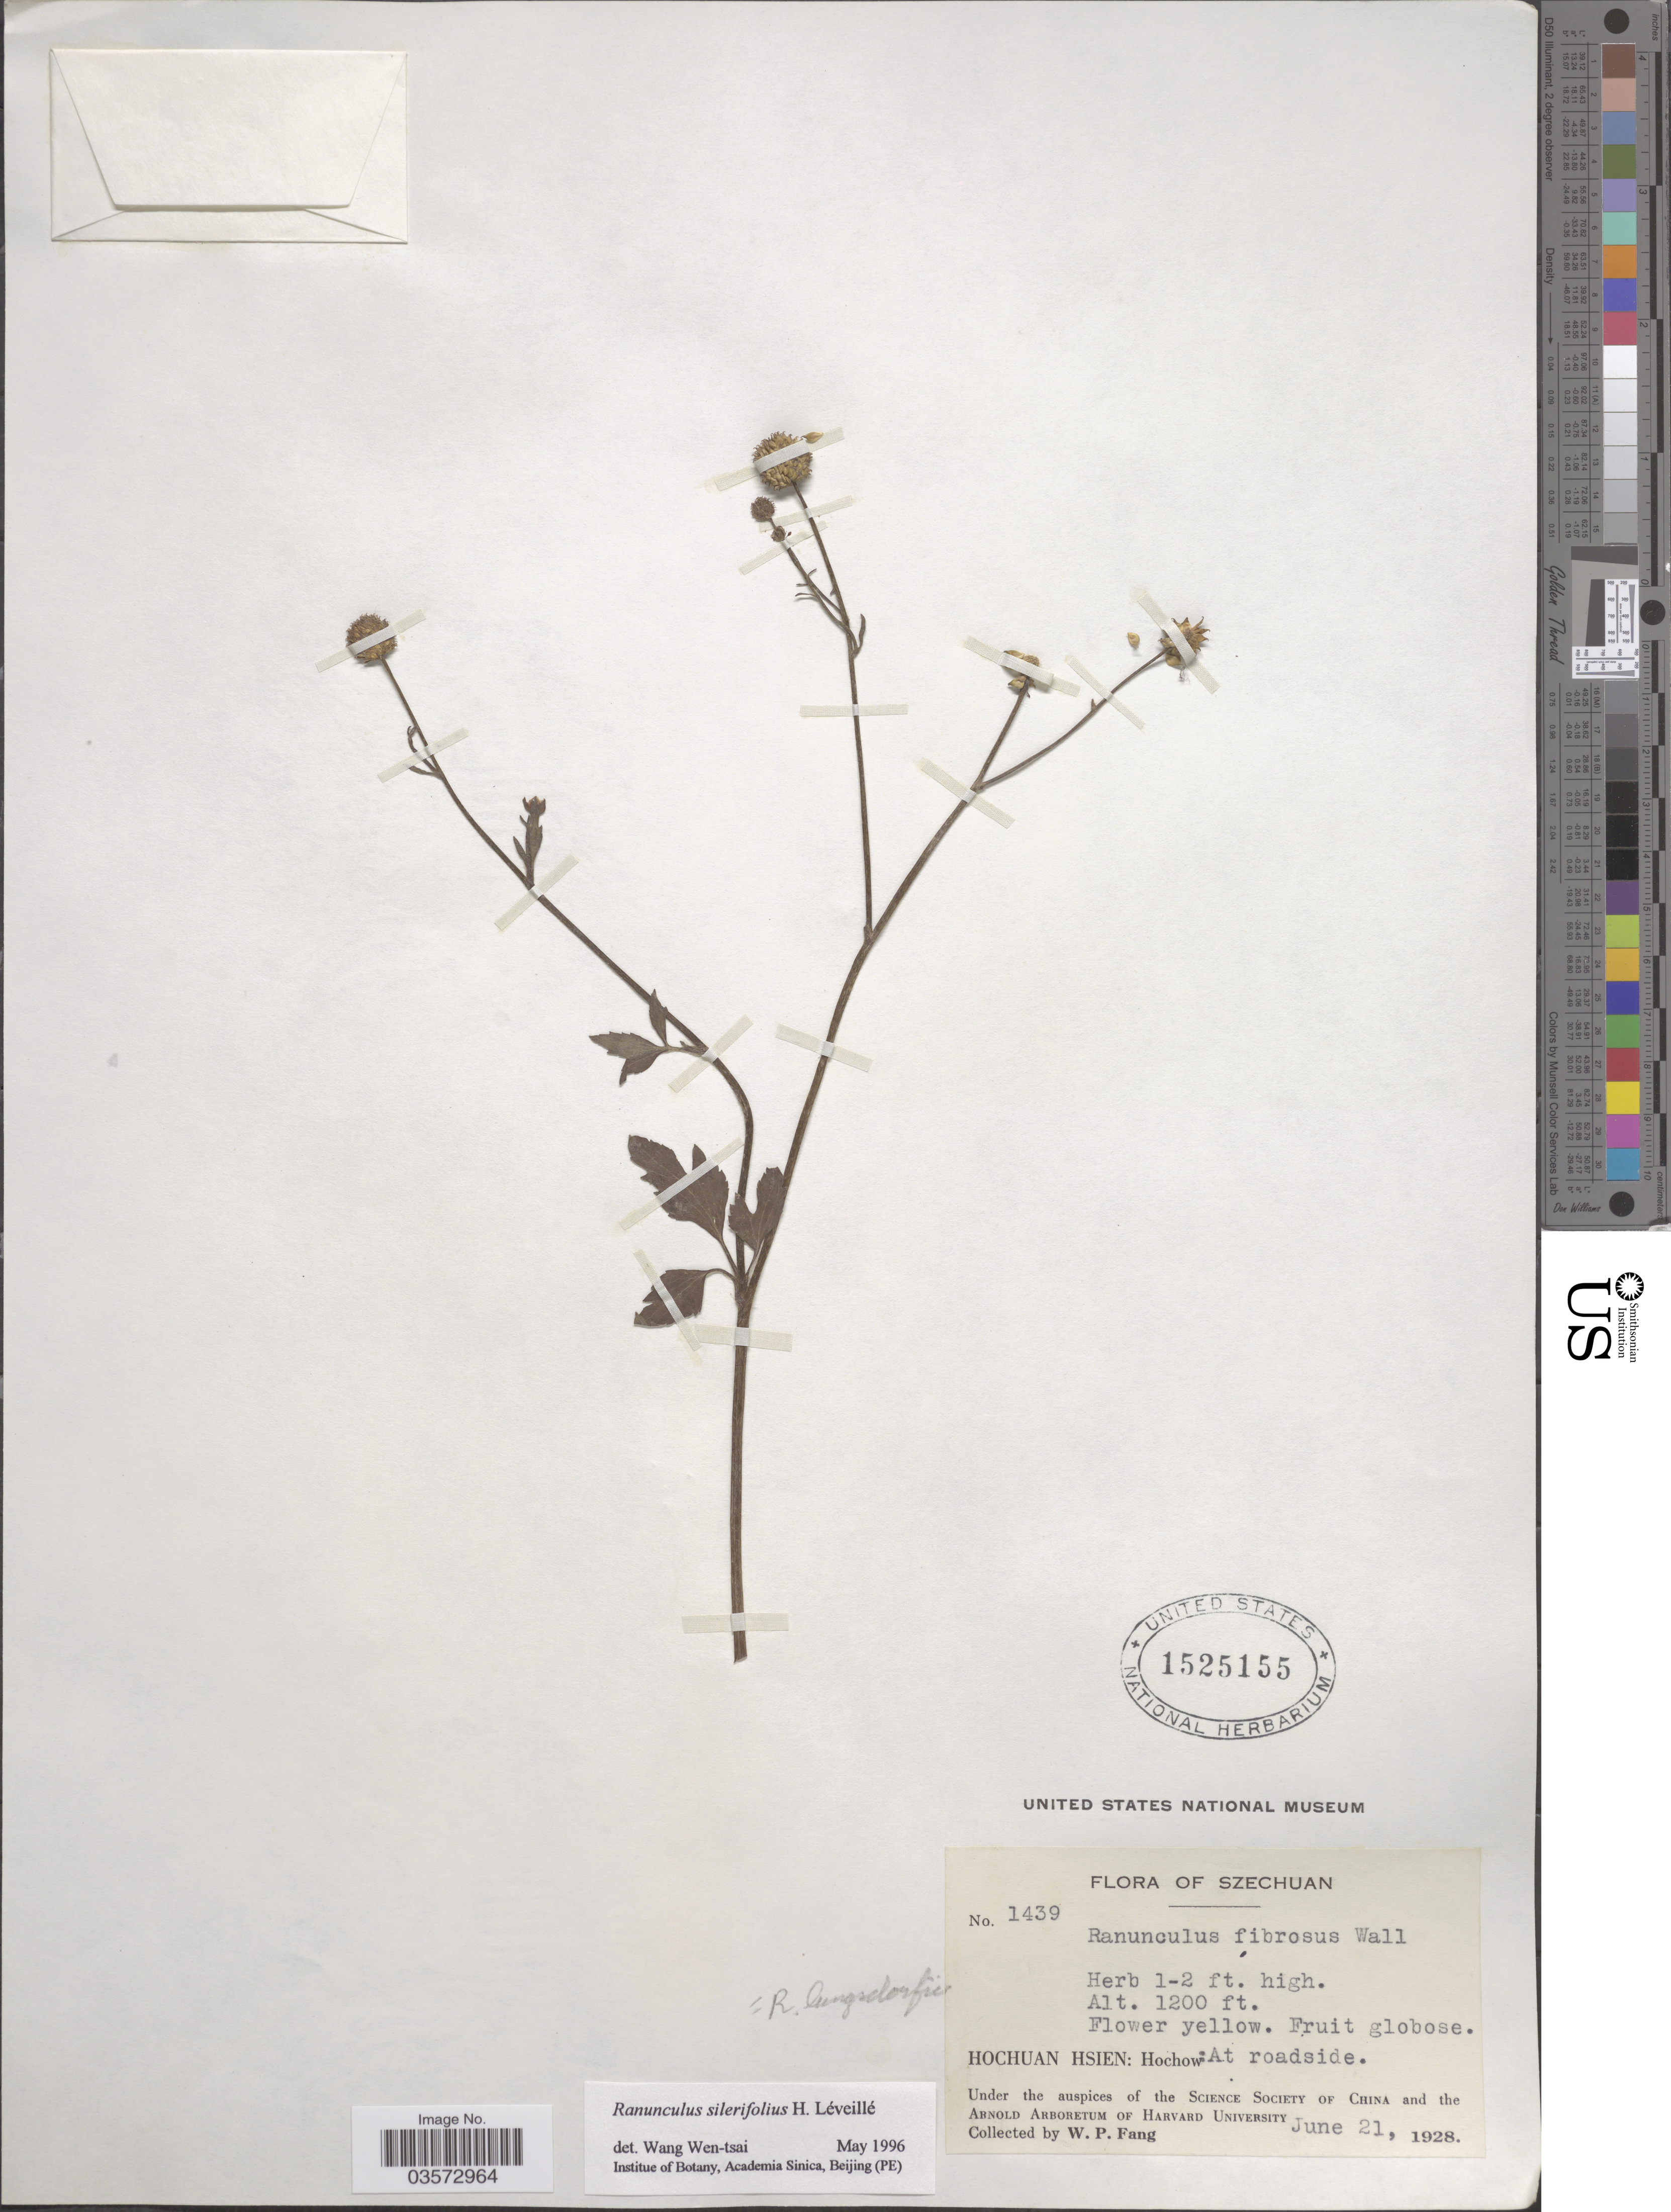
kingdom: Plantae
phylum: Tracheophyta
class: Magnoliopsida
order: Ranunculales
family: Ranunculaceae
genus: Ranunculus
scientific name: Ranunculus silerifolius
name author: H. Lév.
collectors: W. P. Fang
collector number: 1439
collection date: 1928-06-21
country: China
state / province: Sichuan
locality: Szechuan. Hochuan Hsien: Hochow: At roadside.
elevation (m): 366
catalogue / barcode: US 1525155